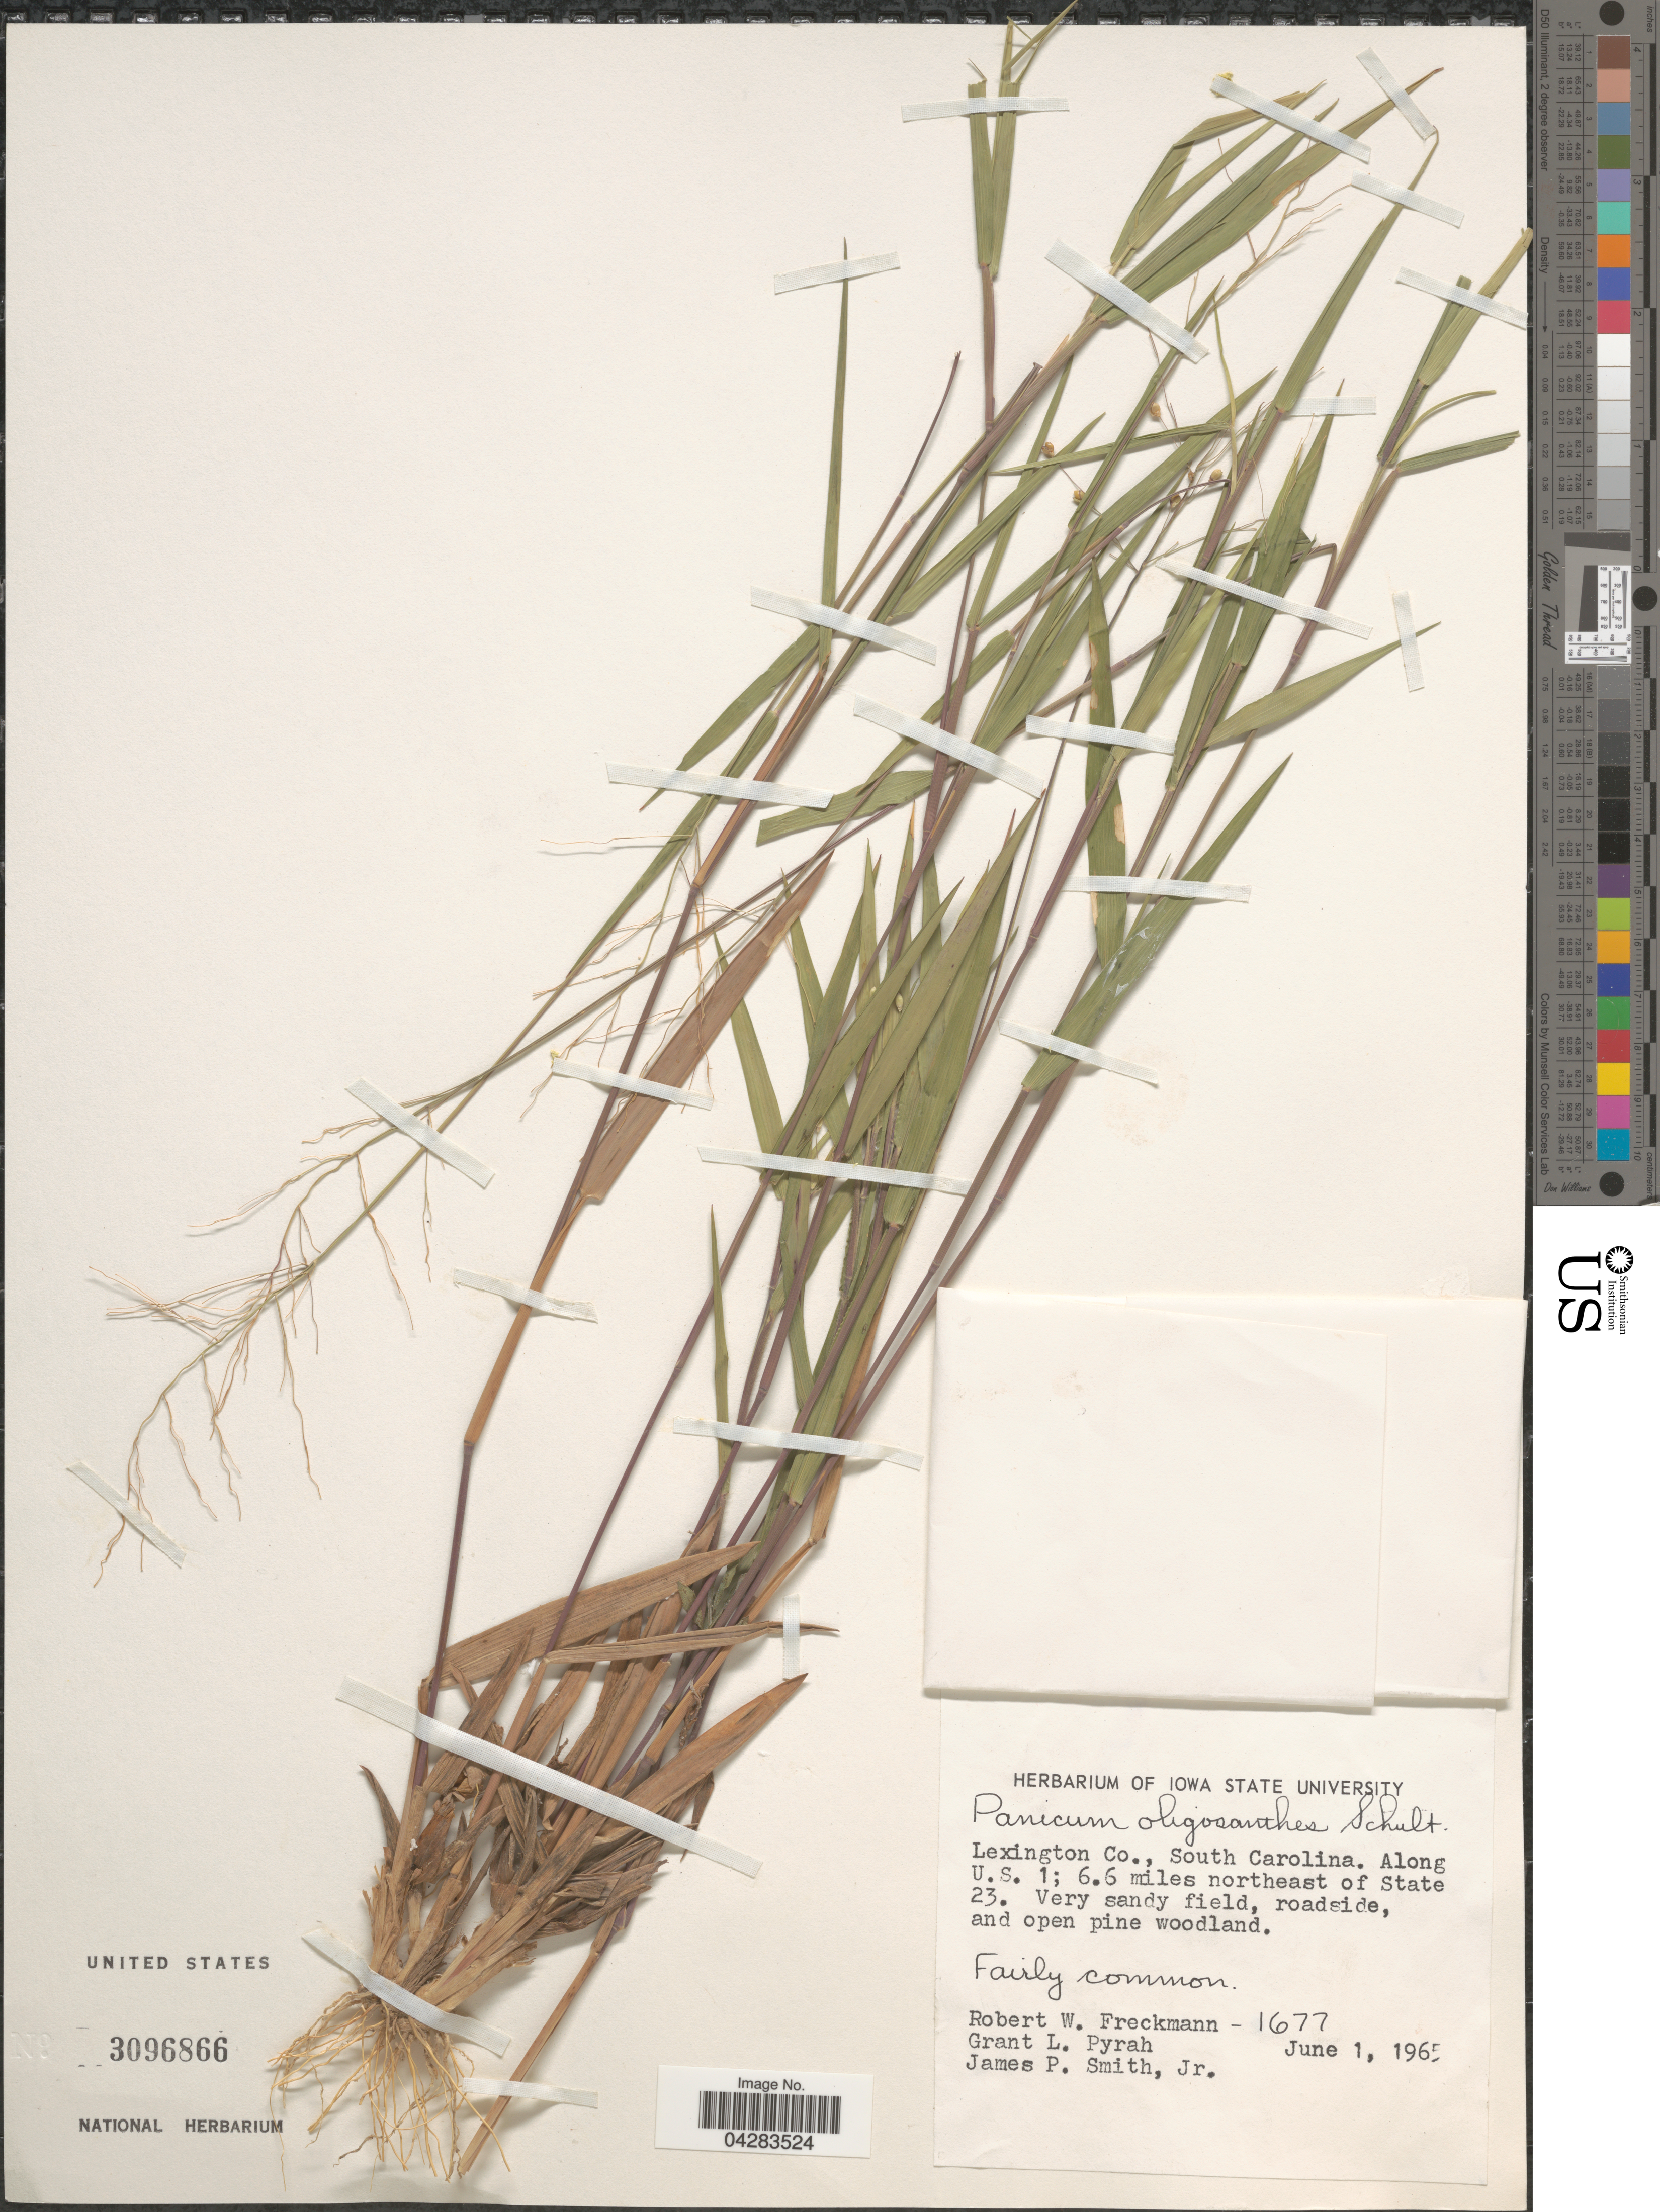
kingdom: Plantae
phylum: Tracheophyta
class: Liliopsida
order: Poales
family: Poaceae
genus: Dichanthelium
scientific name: Dichanthelium oligosanthes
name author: (Schult.) Gould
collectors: R. Freckmann, G. Pyrah & J. P. Smith Jr.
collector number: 1677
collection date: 1965-06-01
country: United States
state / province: South Carolina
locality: Lexington Co. Along U.S. 1; 6.6 miles northeast of State 23.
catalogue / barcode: US 3096866